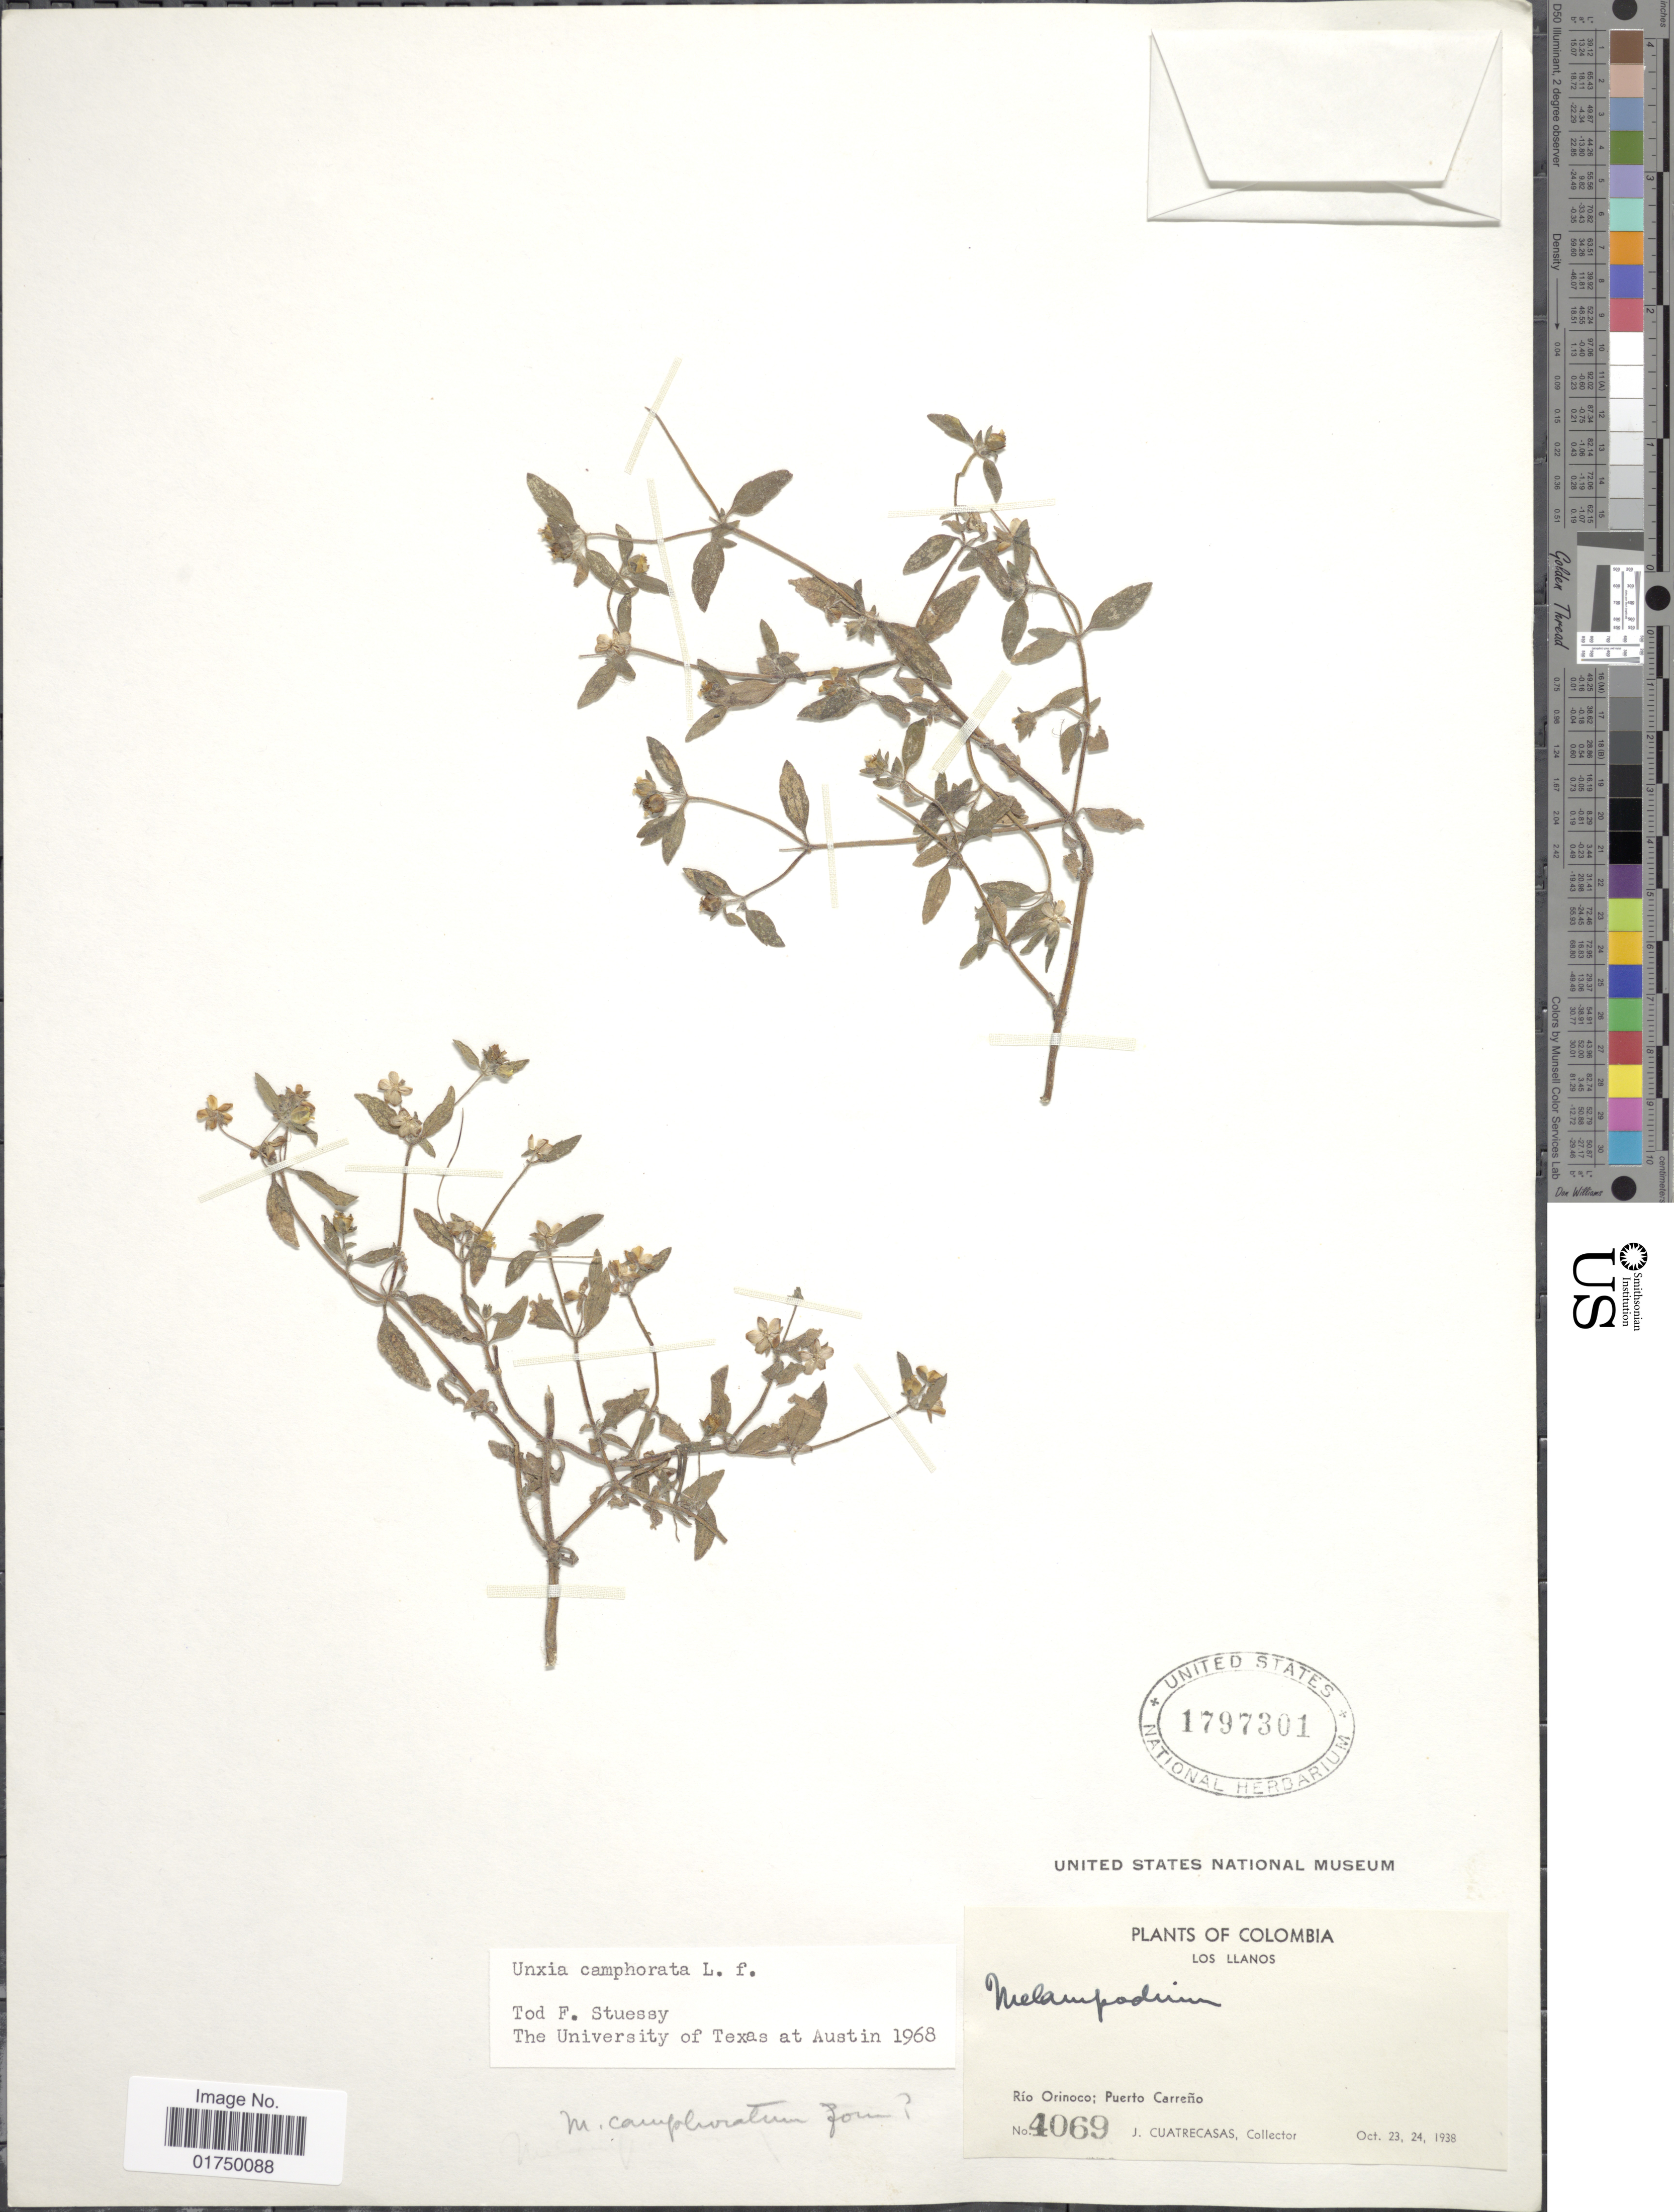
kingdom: Plantae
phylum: Tracheophyta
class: Magnoliopsida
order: Asterales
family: Asteraceae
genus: Unxia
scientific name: Unxia camphorata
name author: L. f.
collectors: J. Cuatrecasas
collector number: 4069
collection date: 1938-10-23/1938-10-24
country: Colombia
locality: Los Llanos. Río Orinoco; Puerto Carreño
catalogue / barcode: US 1797301